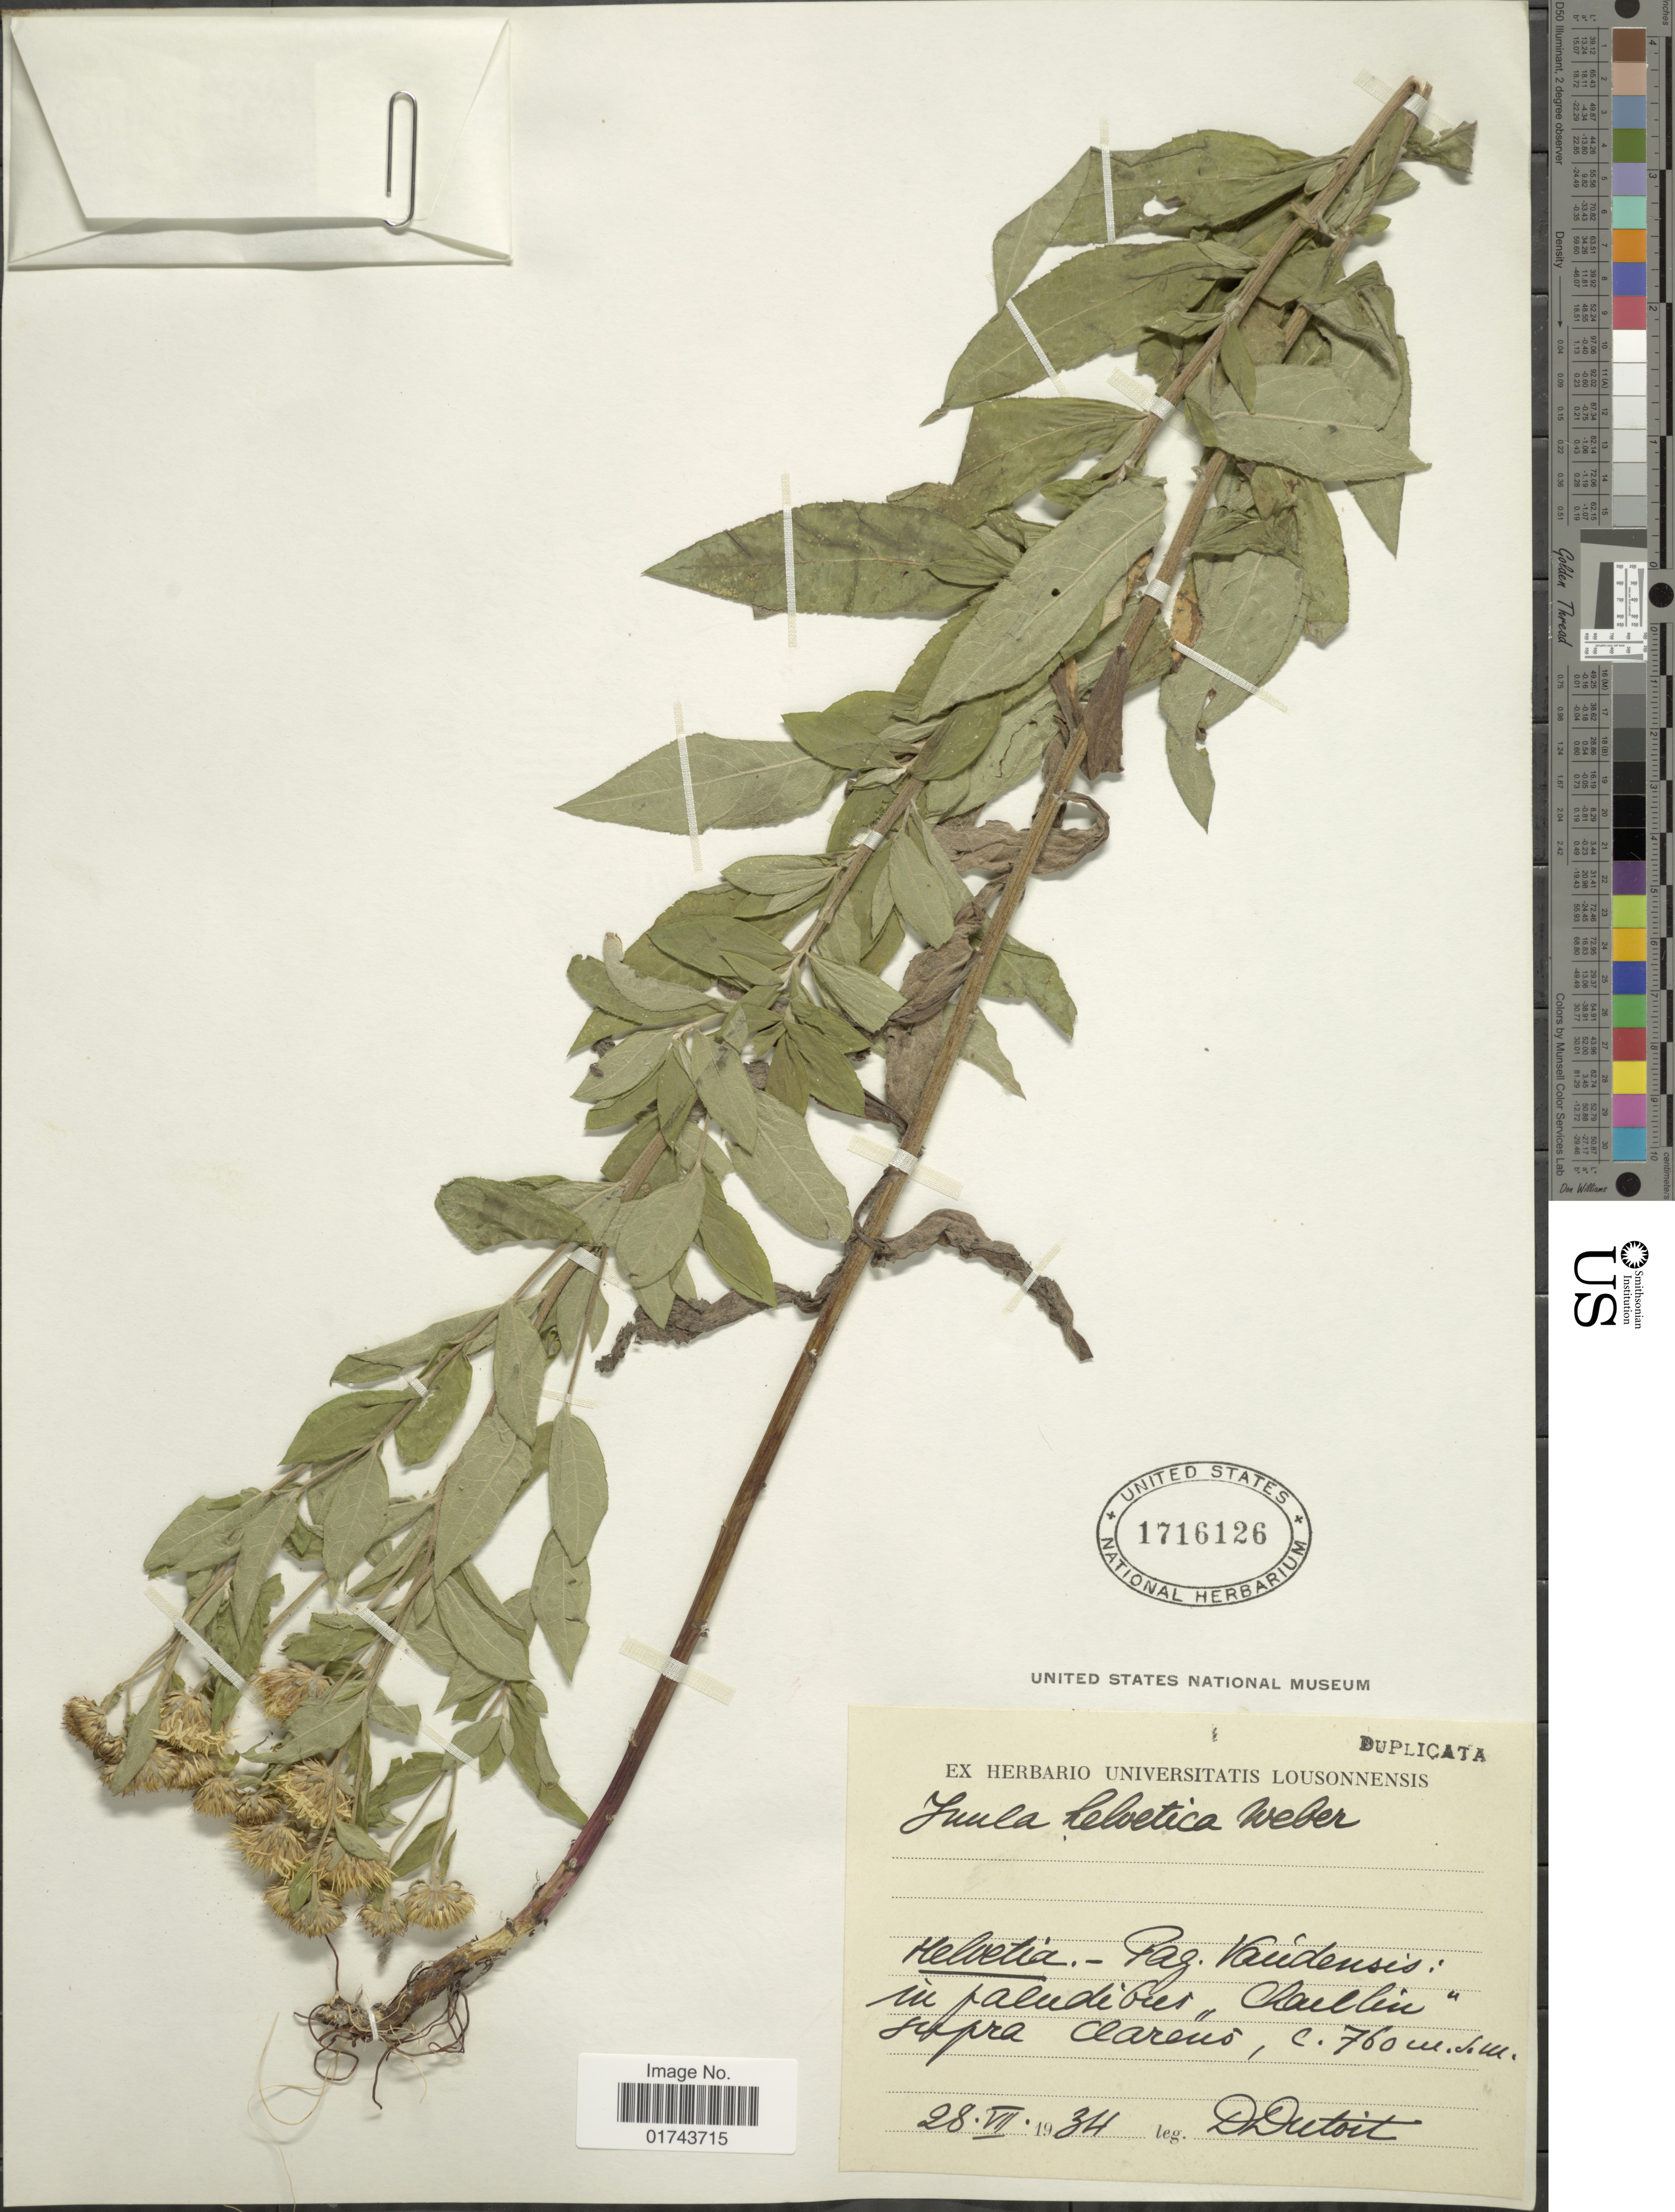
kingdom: Plantae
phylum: Tracheophyta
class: Magnoliopsida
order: Asterales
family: Asteraceae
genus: Inula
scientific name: Inula helvetica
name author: G.H. Weber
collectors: D. Dutoit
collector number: s.n,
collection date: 1934-07-28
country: Switzerland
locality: Paz, Vaudensis: in paludibes, Chaelleu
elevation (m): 760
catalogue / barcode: US 1716126